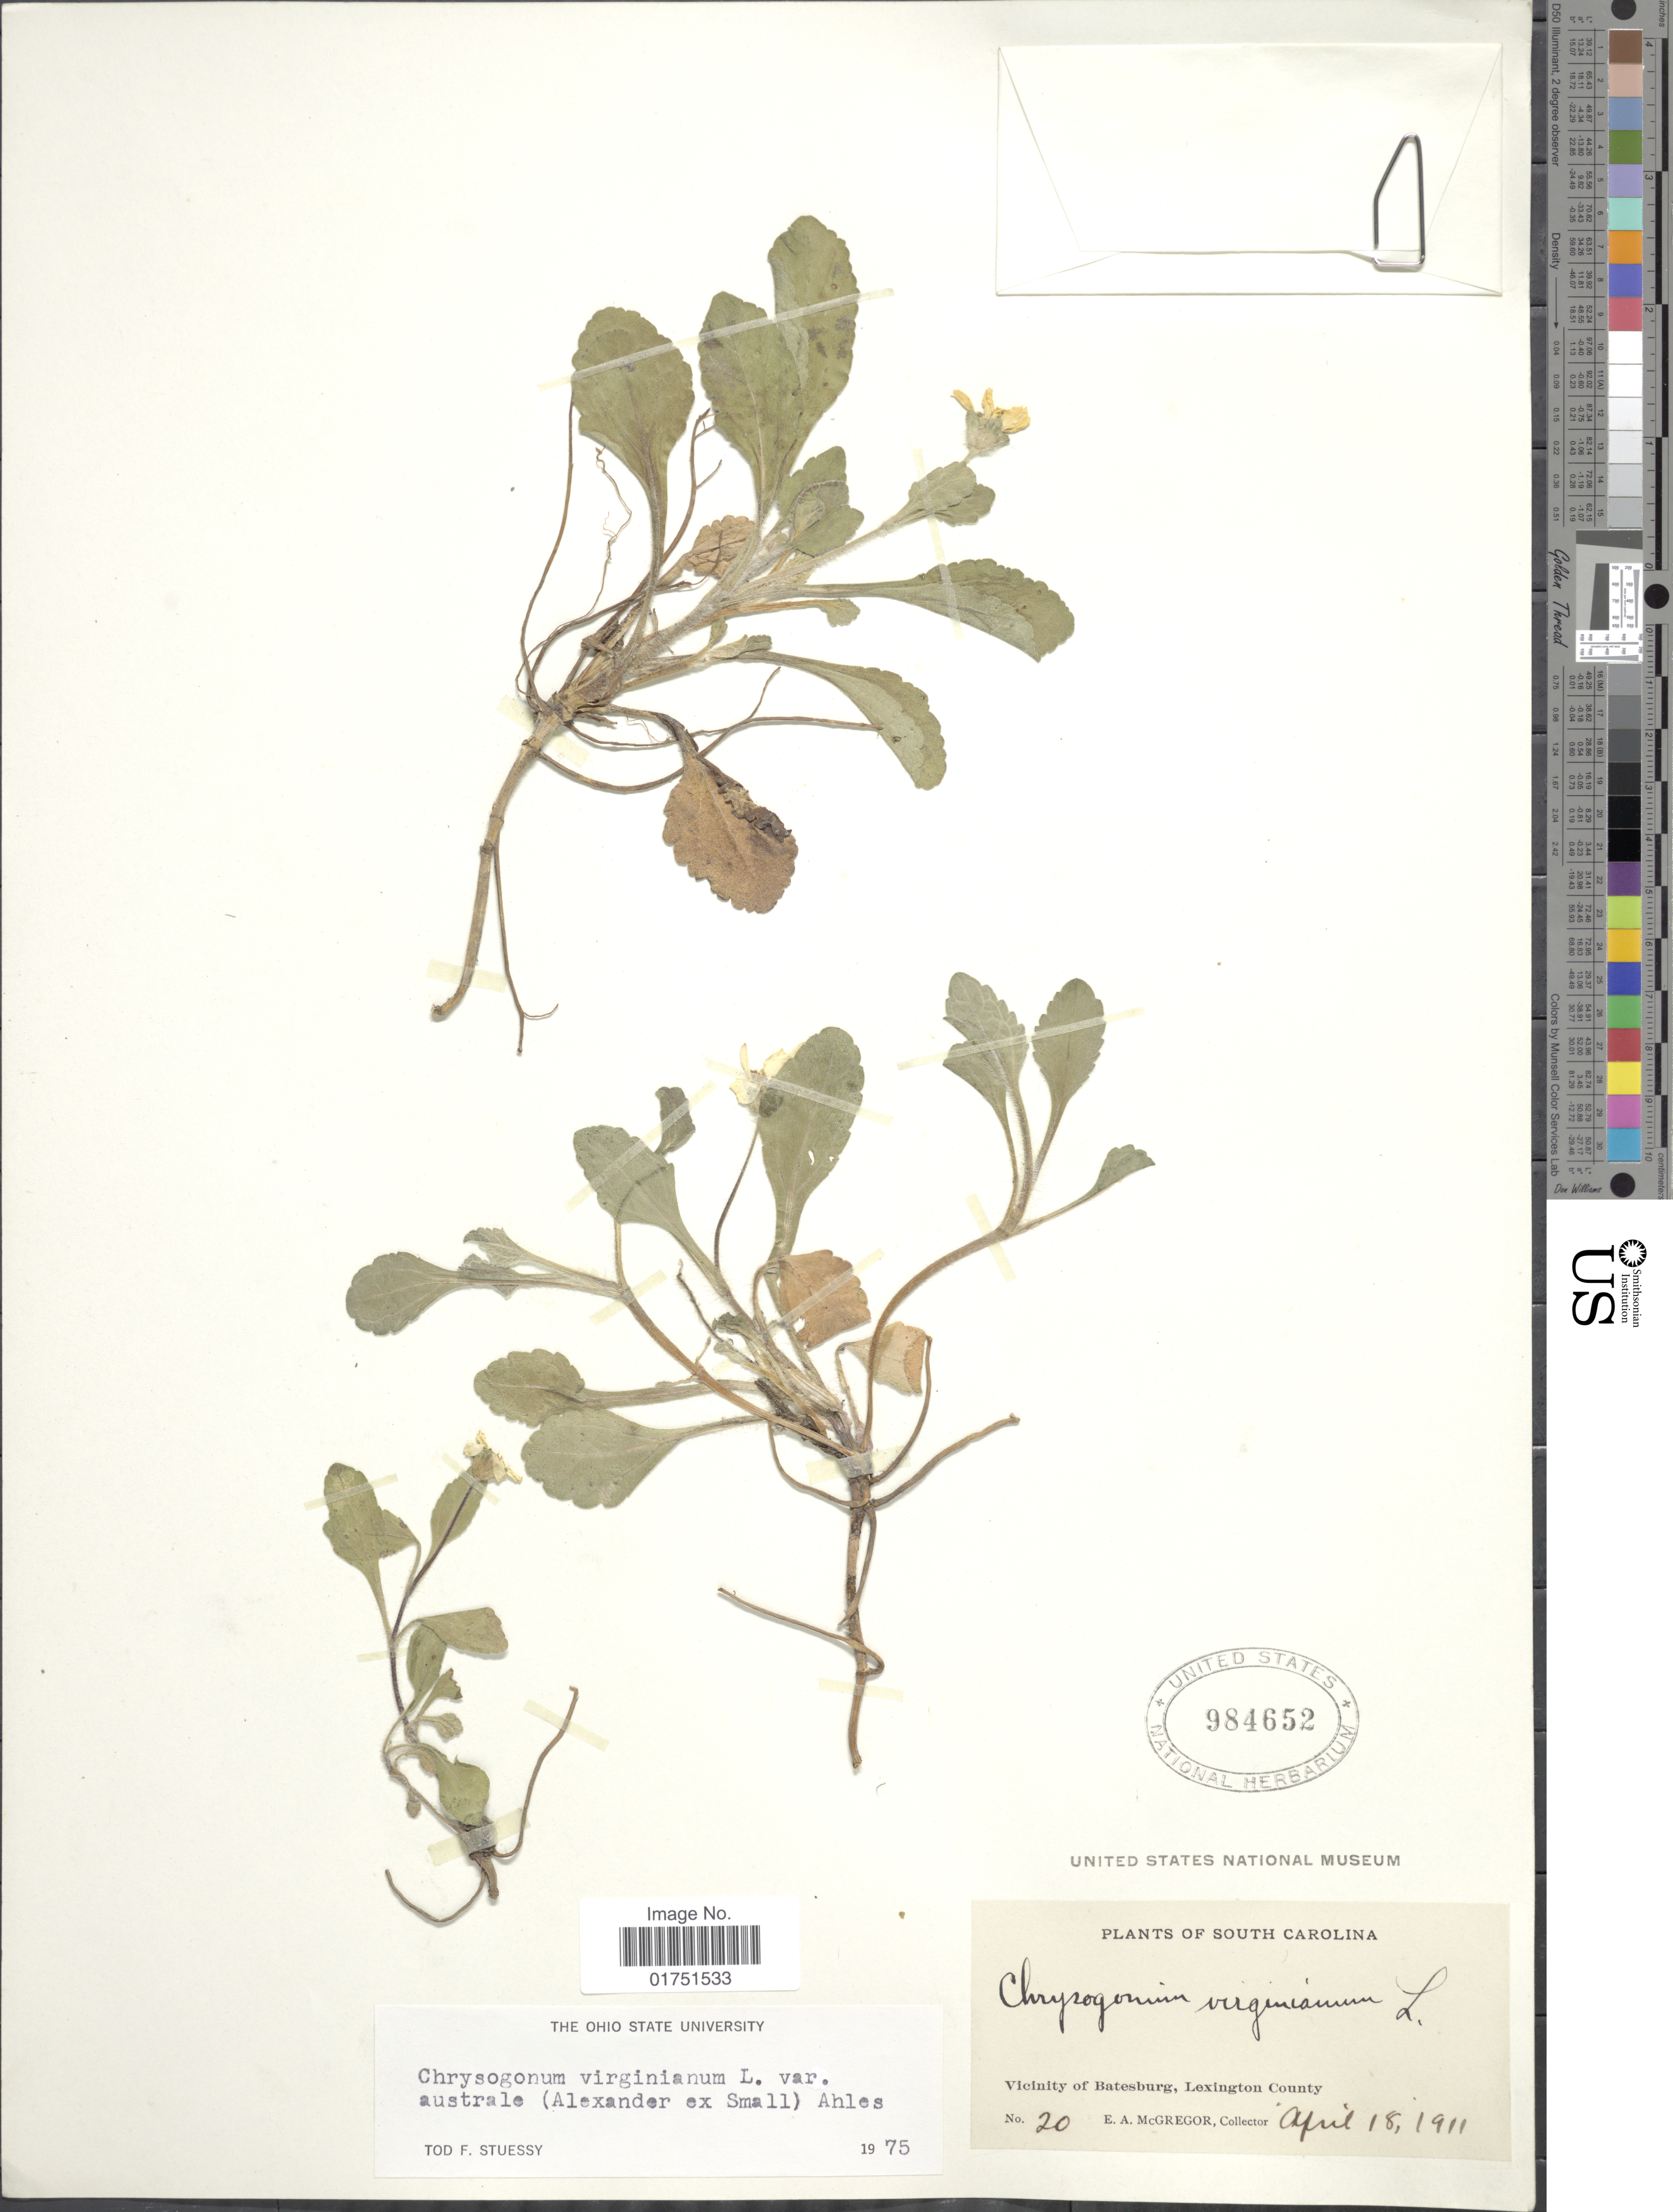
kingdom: Plantae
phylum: Tracheophyta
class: Magnoliopsida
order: Asterales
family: Asteraceae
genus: Chrysogonum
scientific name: Chrysogonum virginianum var. australe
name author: (Alexander ex Small) Ahles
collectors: E. A. McGregor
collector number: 20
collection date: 1911-04-18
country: United States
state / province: South Carolina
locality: Vicinity of Batesburg, Lexington County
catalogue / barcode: US 984652